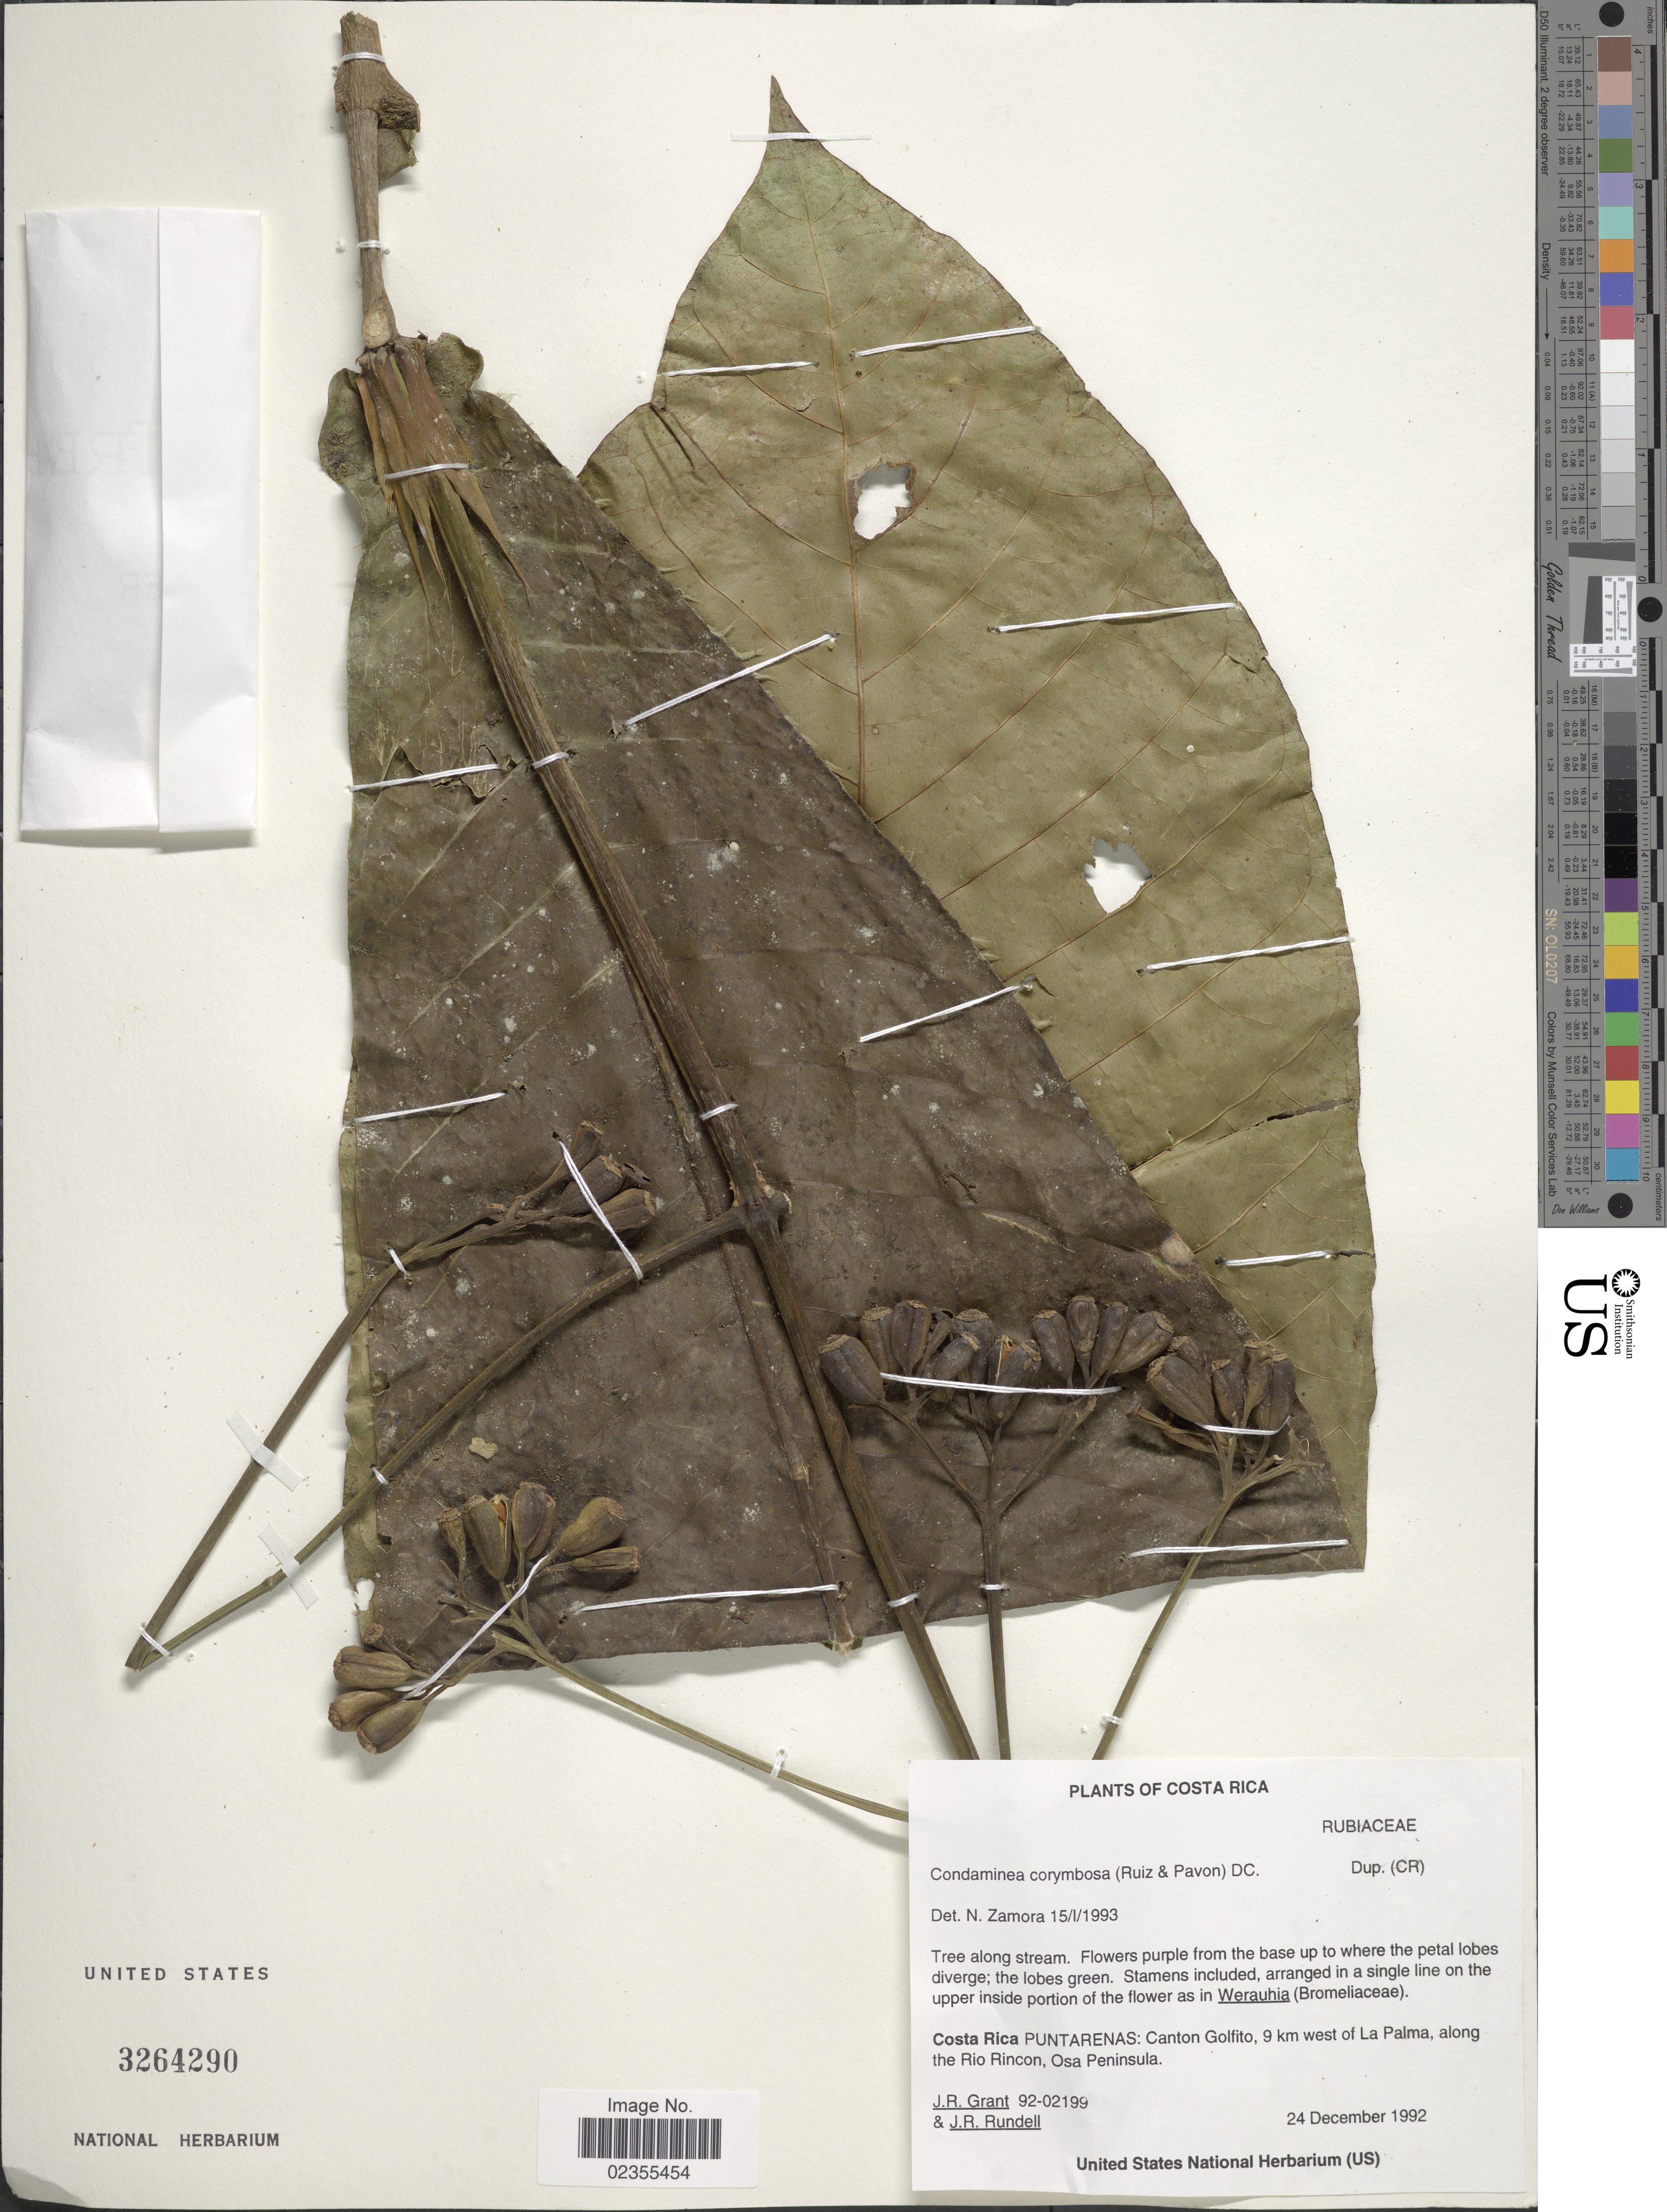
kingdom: Plantae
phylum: Tracheophyta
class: Magnoliopsida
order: Gentianales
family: Rubiaceae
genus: Condaminea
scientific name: Condaminea corymbosa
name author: (Ruiz & Pav.) DC.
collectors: J. Grant & J. R. Rundell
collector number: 92-02199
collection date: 1992-12-24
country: Costa Rica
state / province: Puntarenas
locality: Canton Golfito, 9 km west of La Palma, along the Rio Rincon, Osa Peninsula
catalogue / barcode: US 3264290